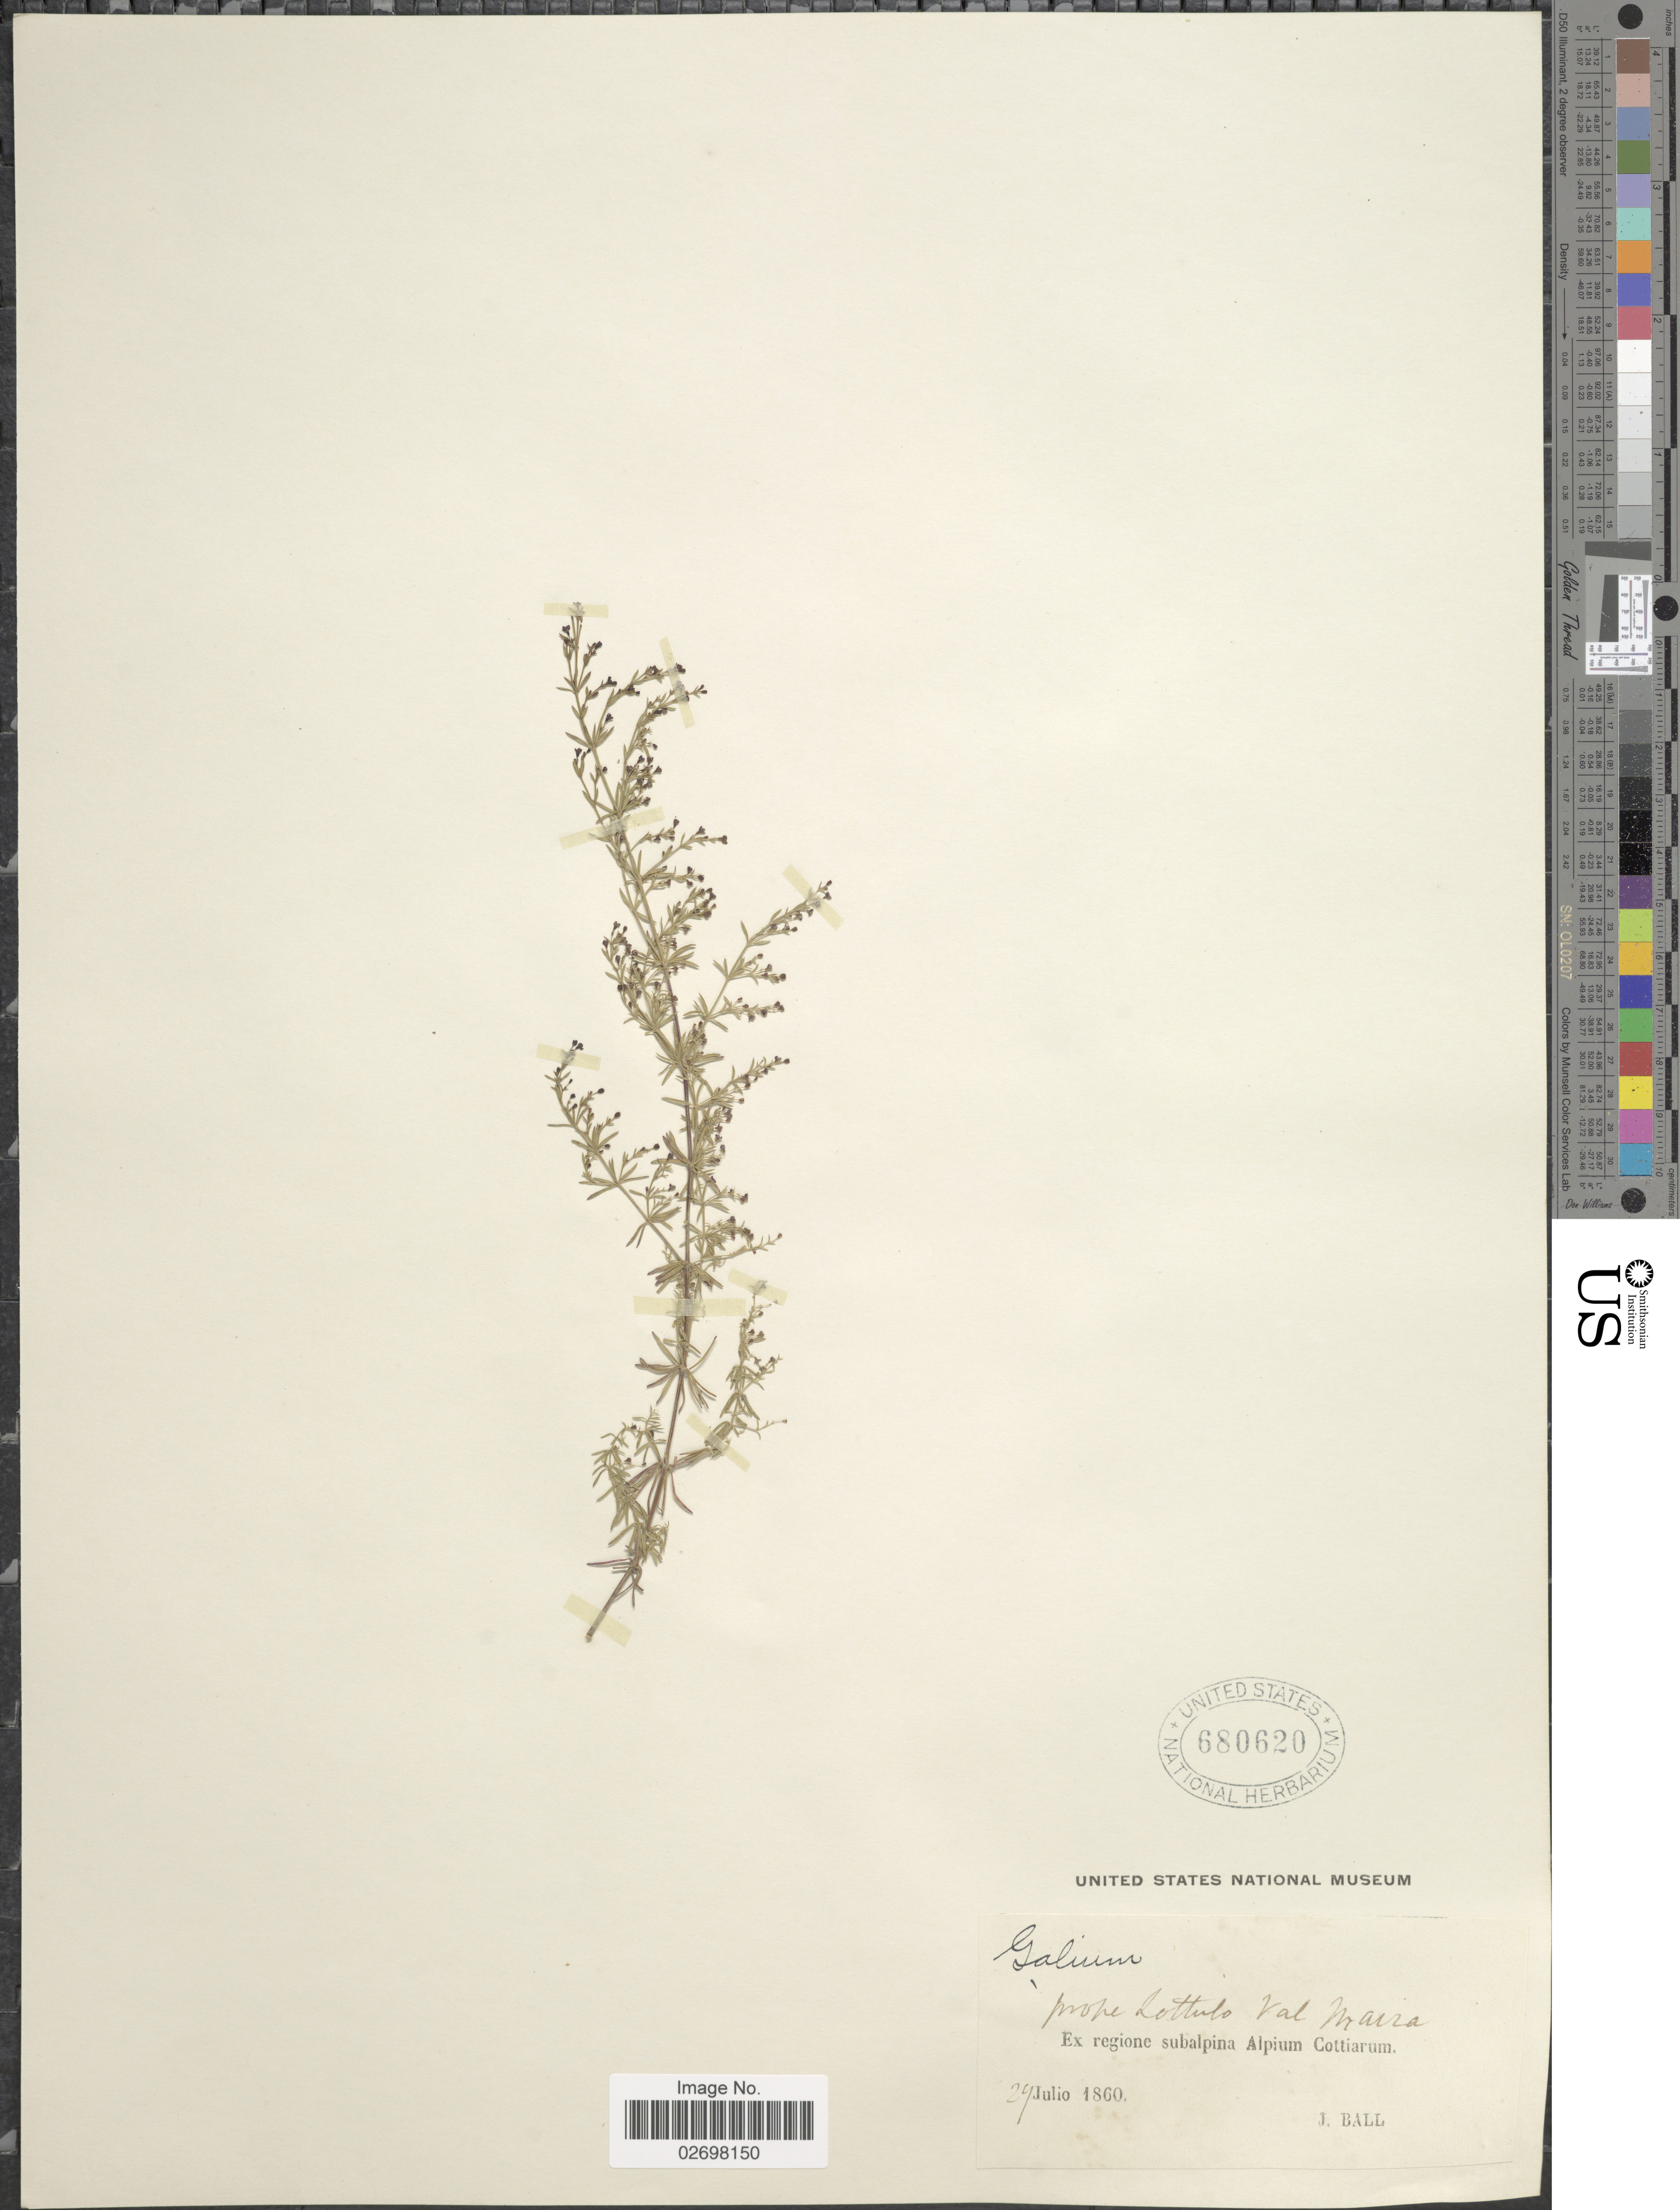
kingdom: Plantae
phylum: Tracheophyta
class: Magnoliopsida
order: Gentianales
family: Rubiaceae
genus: Galium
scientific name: Galium sp.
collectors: J. Ball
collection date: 1860-07-29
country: Italy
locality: Prope Lottulo Val Maira, regione subalpina Alpium Cottiarum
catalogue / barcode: US 680620